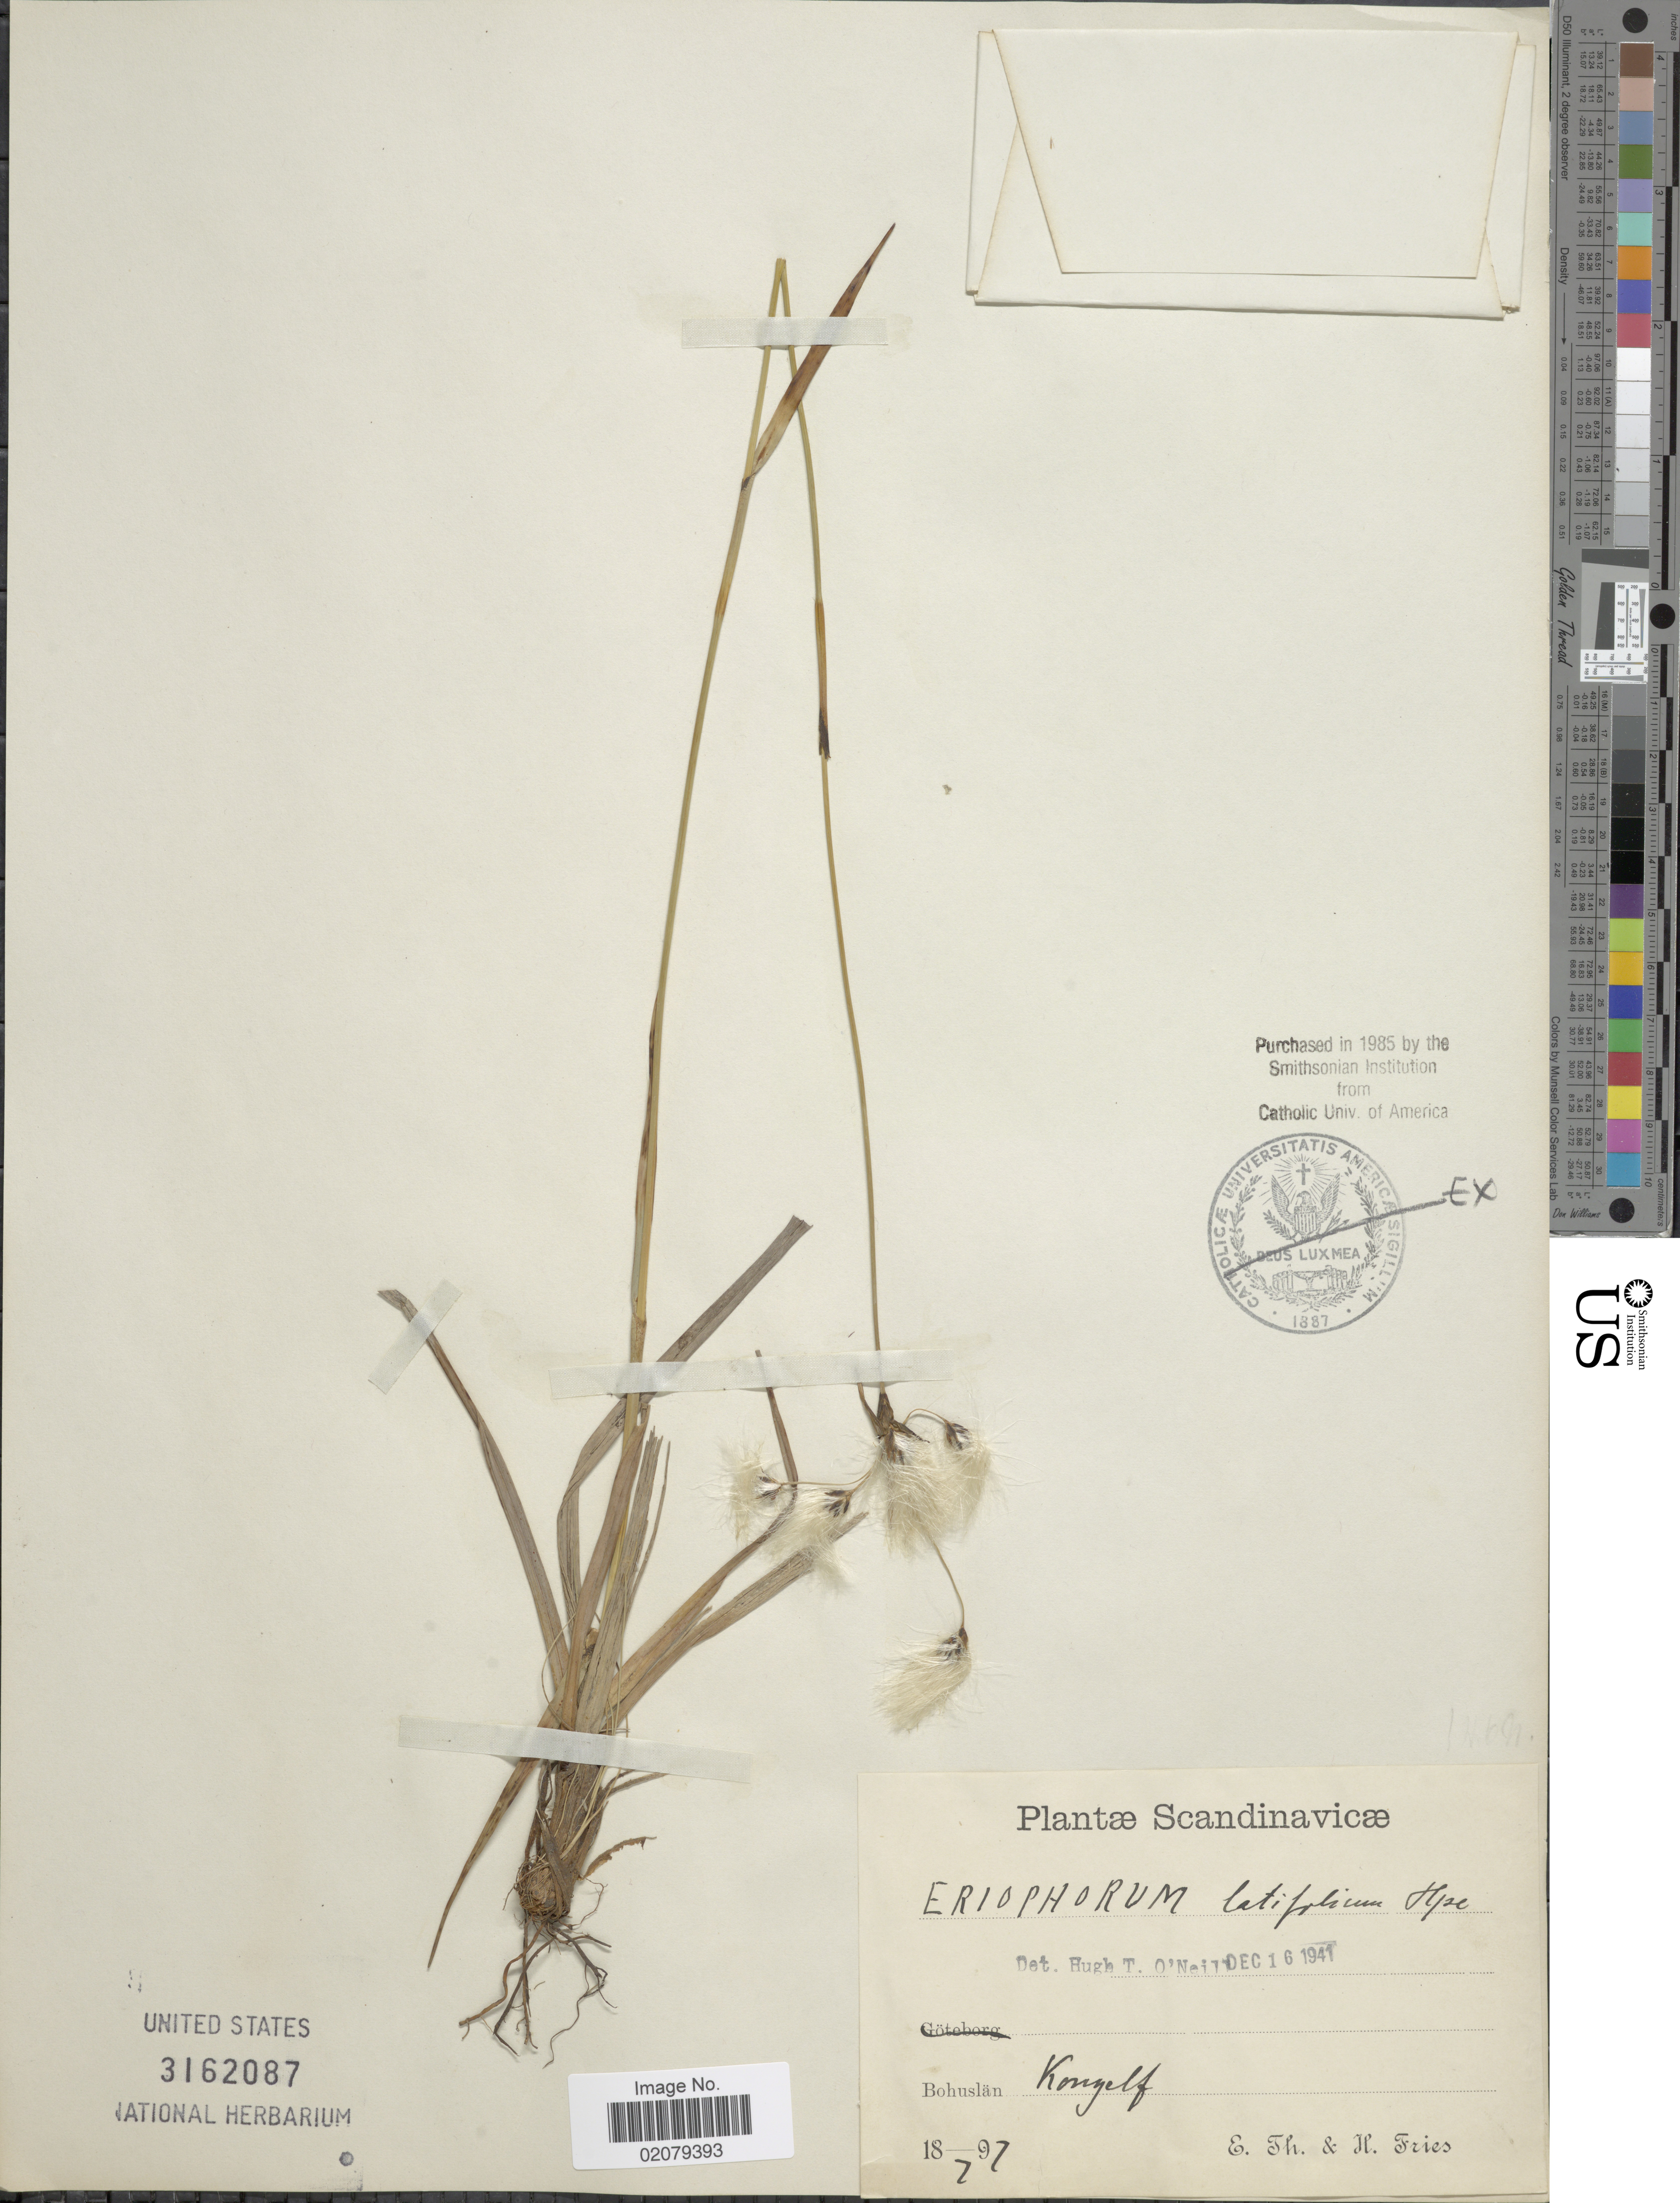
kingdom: Plantae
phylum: Tracheophyta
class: Liliopsida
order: Poales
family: Cyperaceae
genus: Eriophorum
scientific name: Eriophorum latifolium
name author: Hoppe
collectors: E. Fries & H. Fries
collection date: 1897-07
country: Sweden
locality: Scandinavicae, Bohuslan, Konyelf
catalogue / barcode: US 3162087